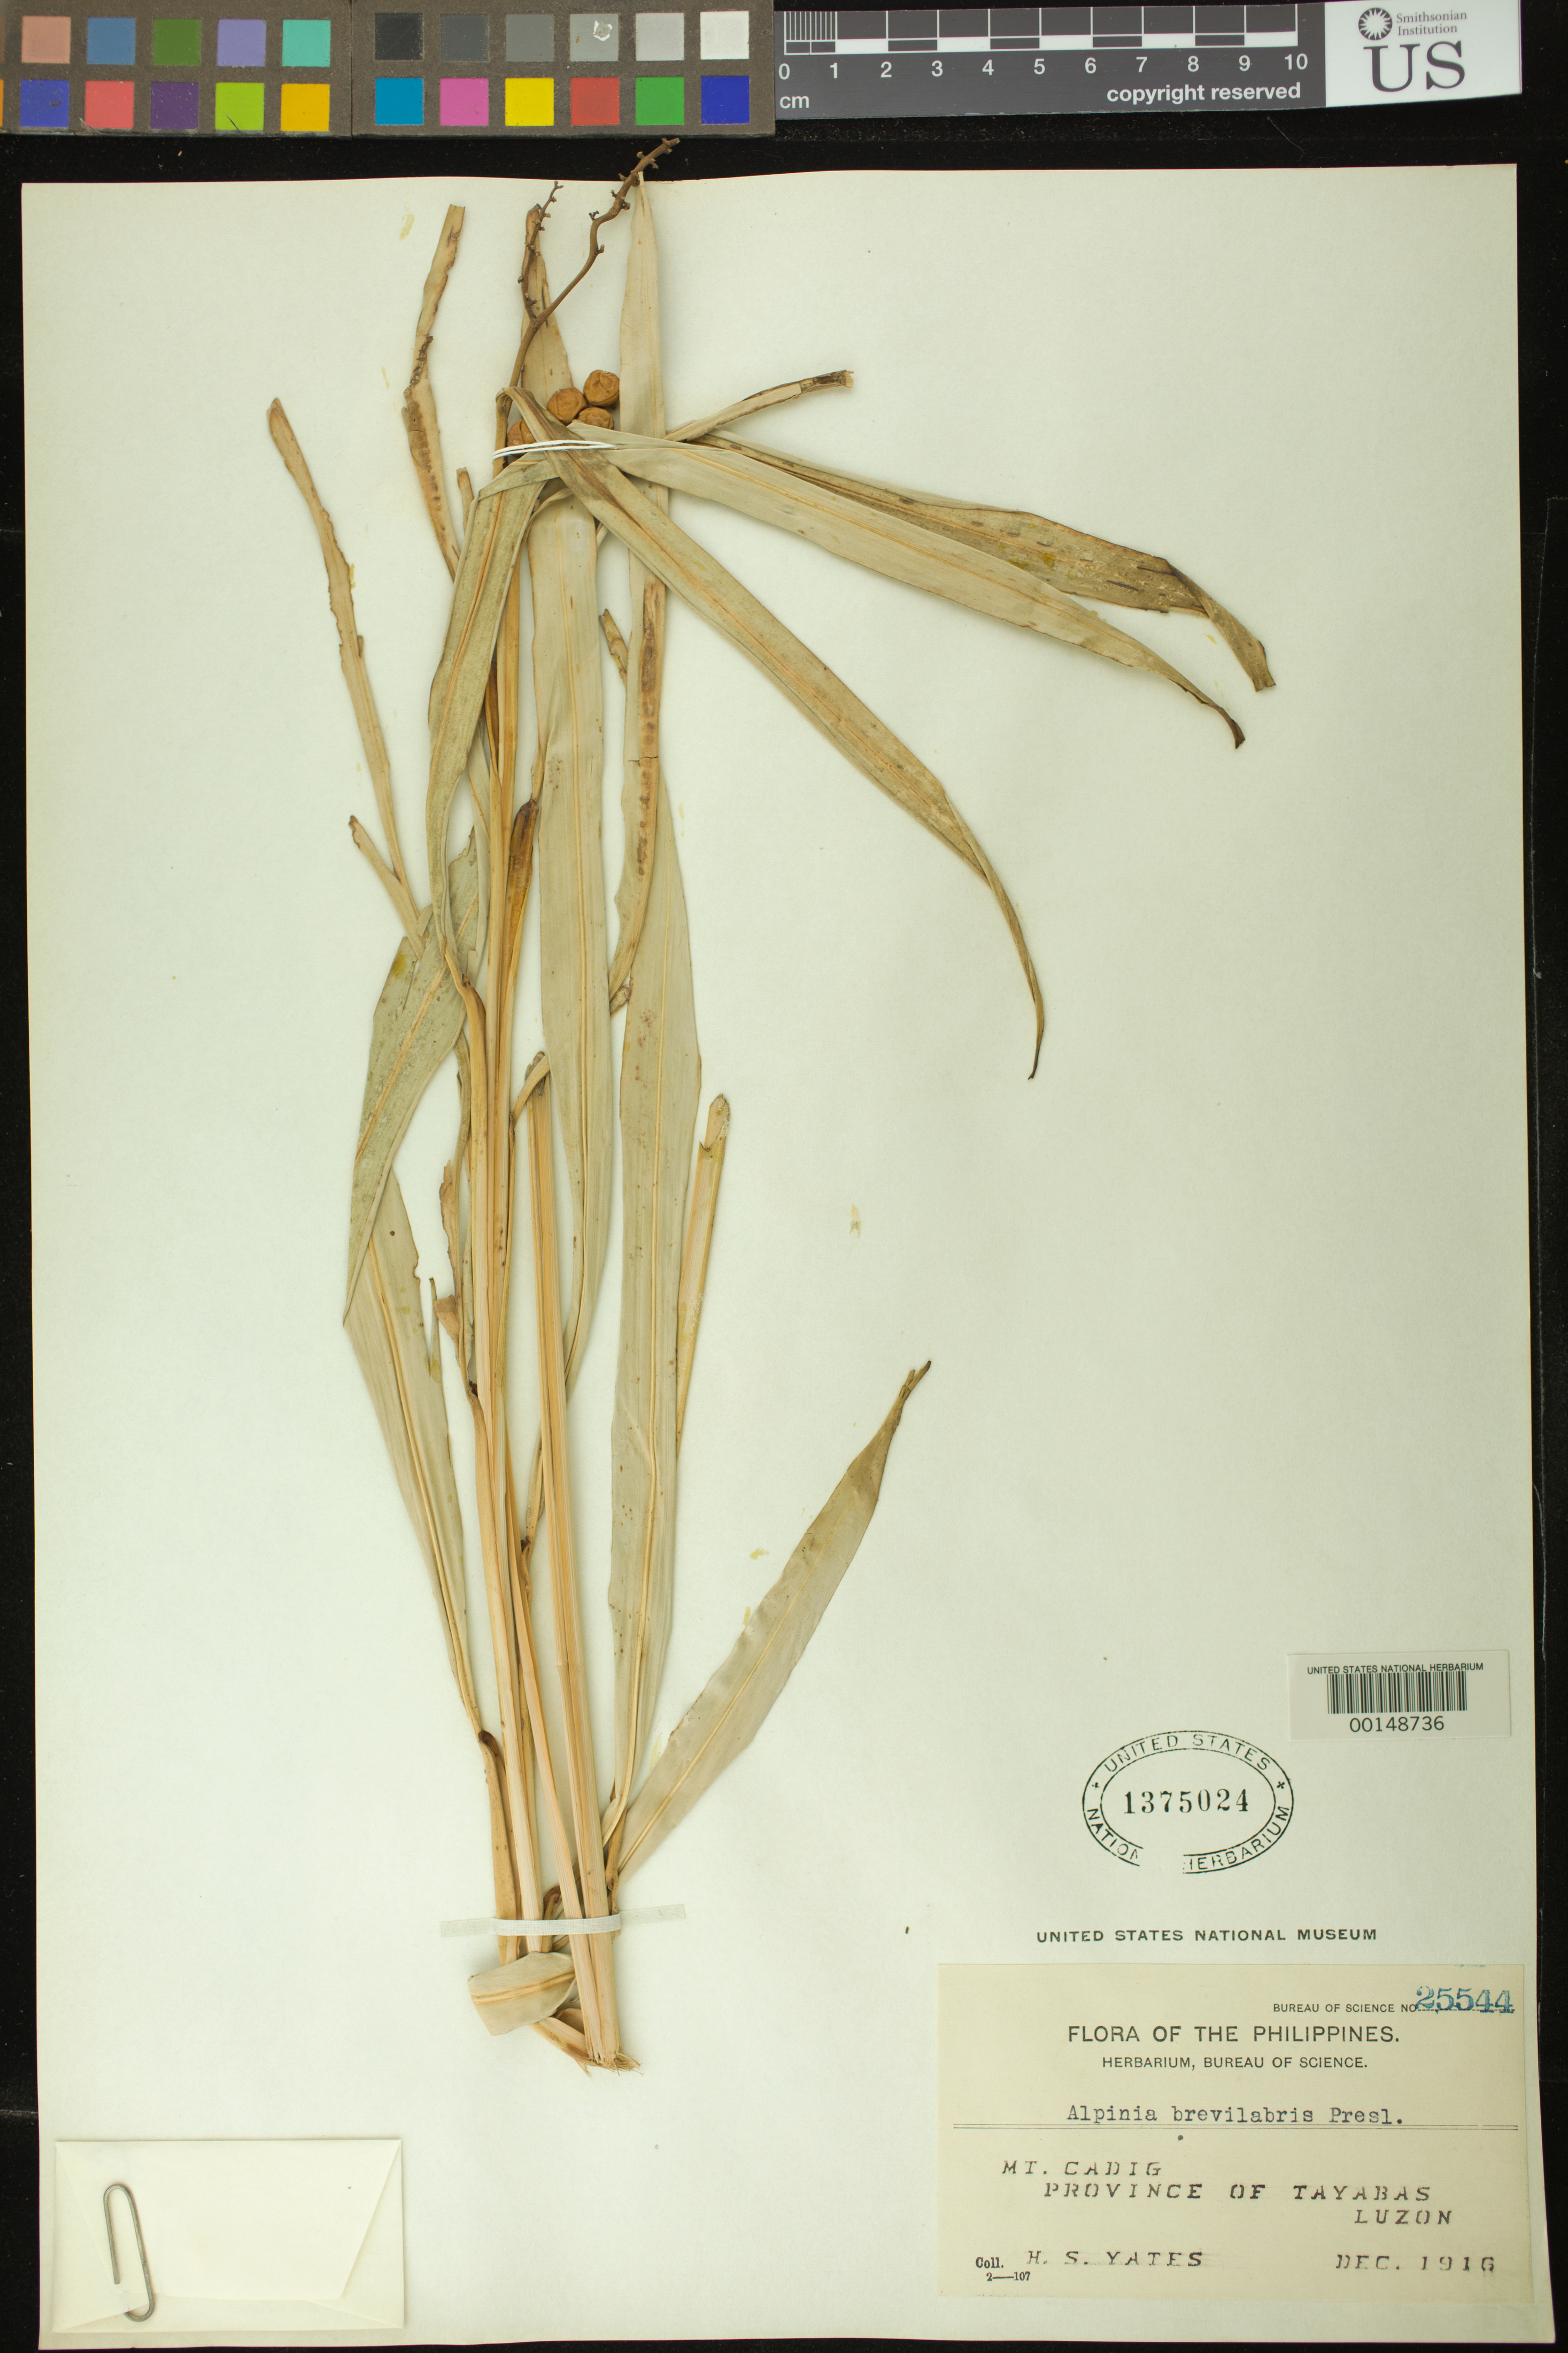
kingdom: Plantae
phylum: Tracheophyta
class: Liliopsida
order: Zingiberales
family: Zingiberaceae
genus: Alpinia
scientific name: Alpinia brevilabris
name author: C. Presl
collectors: H. S. Yates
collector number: Bur. Sci. 25544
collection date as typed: Dec 1916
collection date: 1916-12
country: Philippines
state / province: Calabarzon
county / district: Quezon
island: Luzon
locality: Mt. cadig, tayabas prov. [= quezon province]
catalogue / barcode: US 1375024